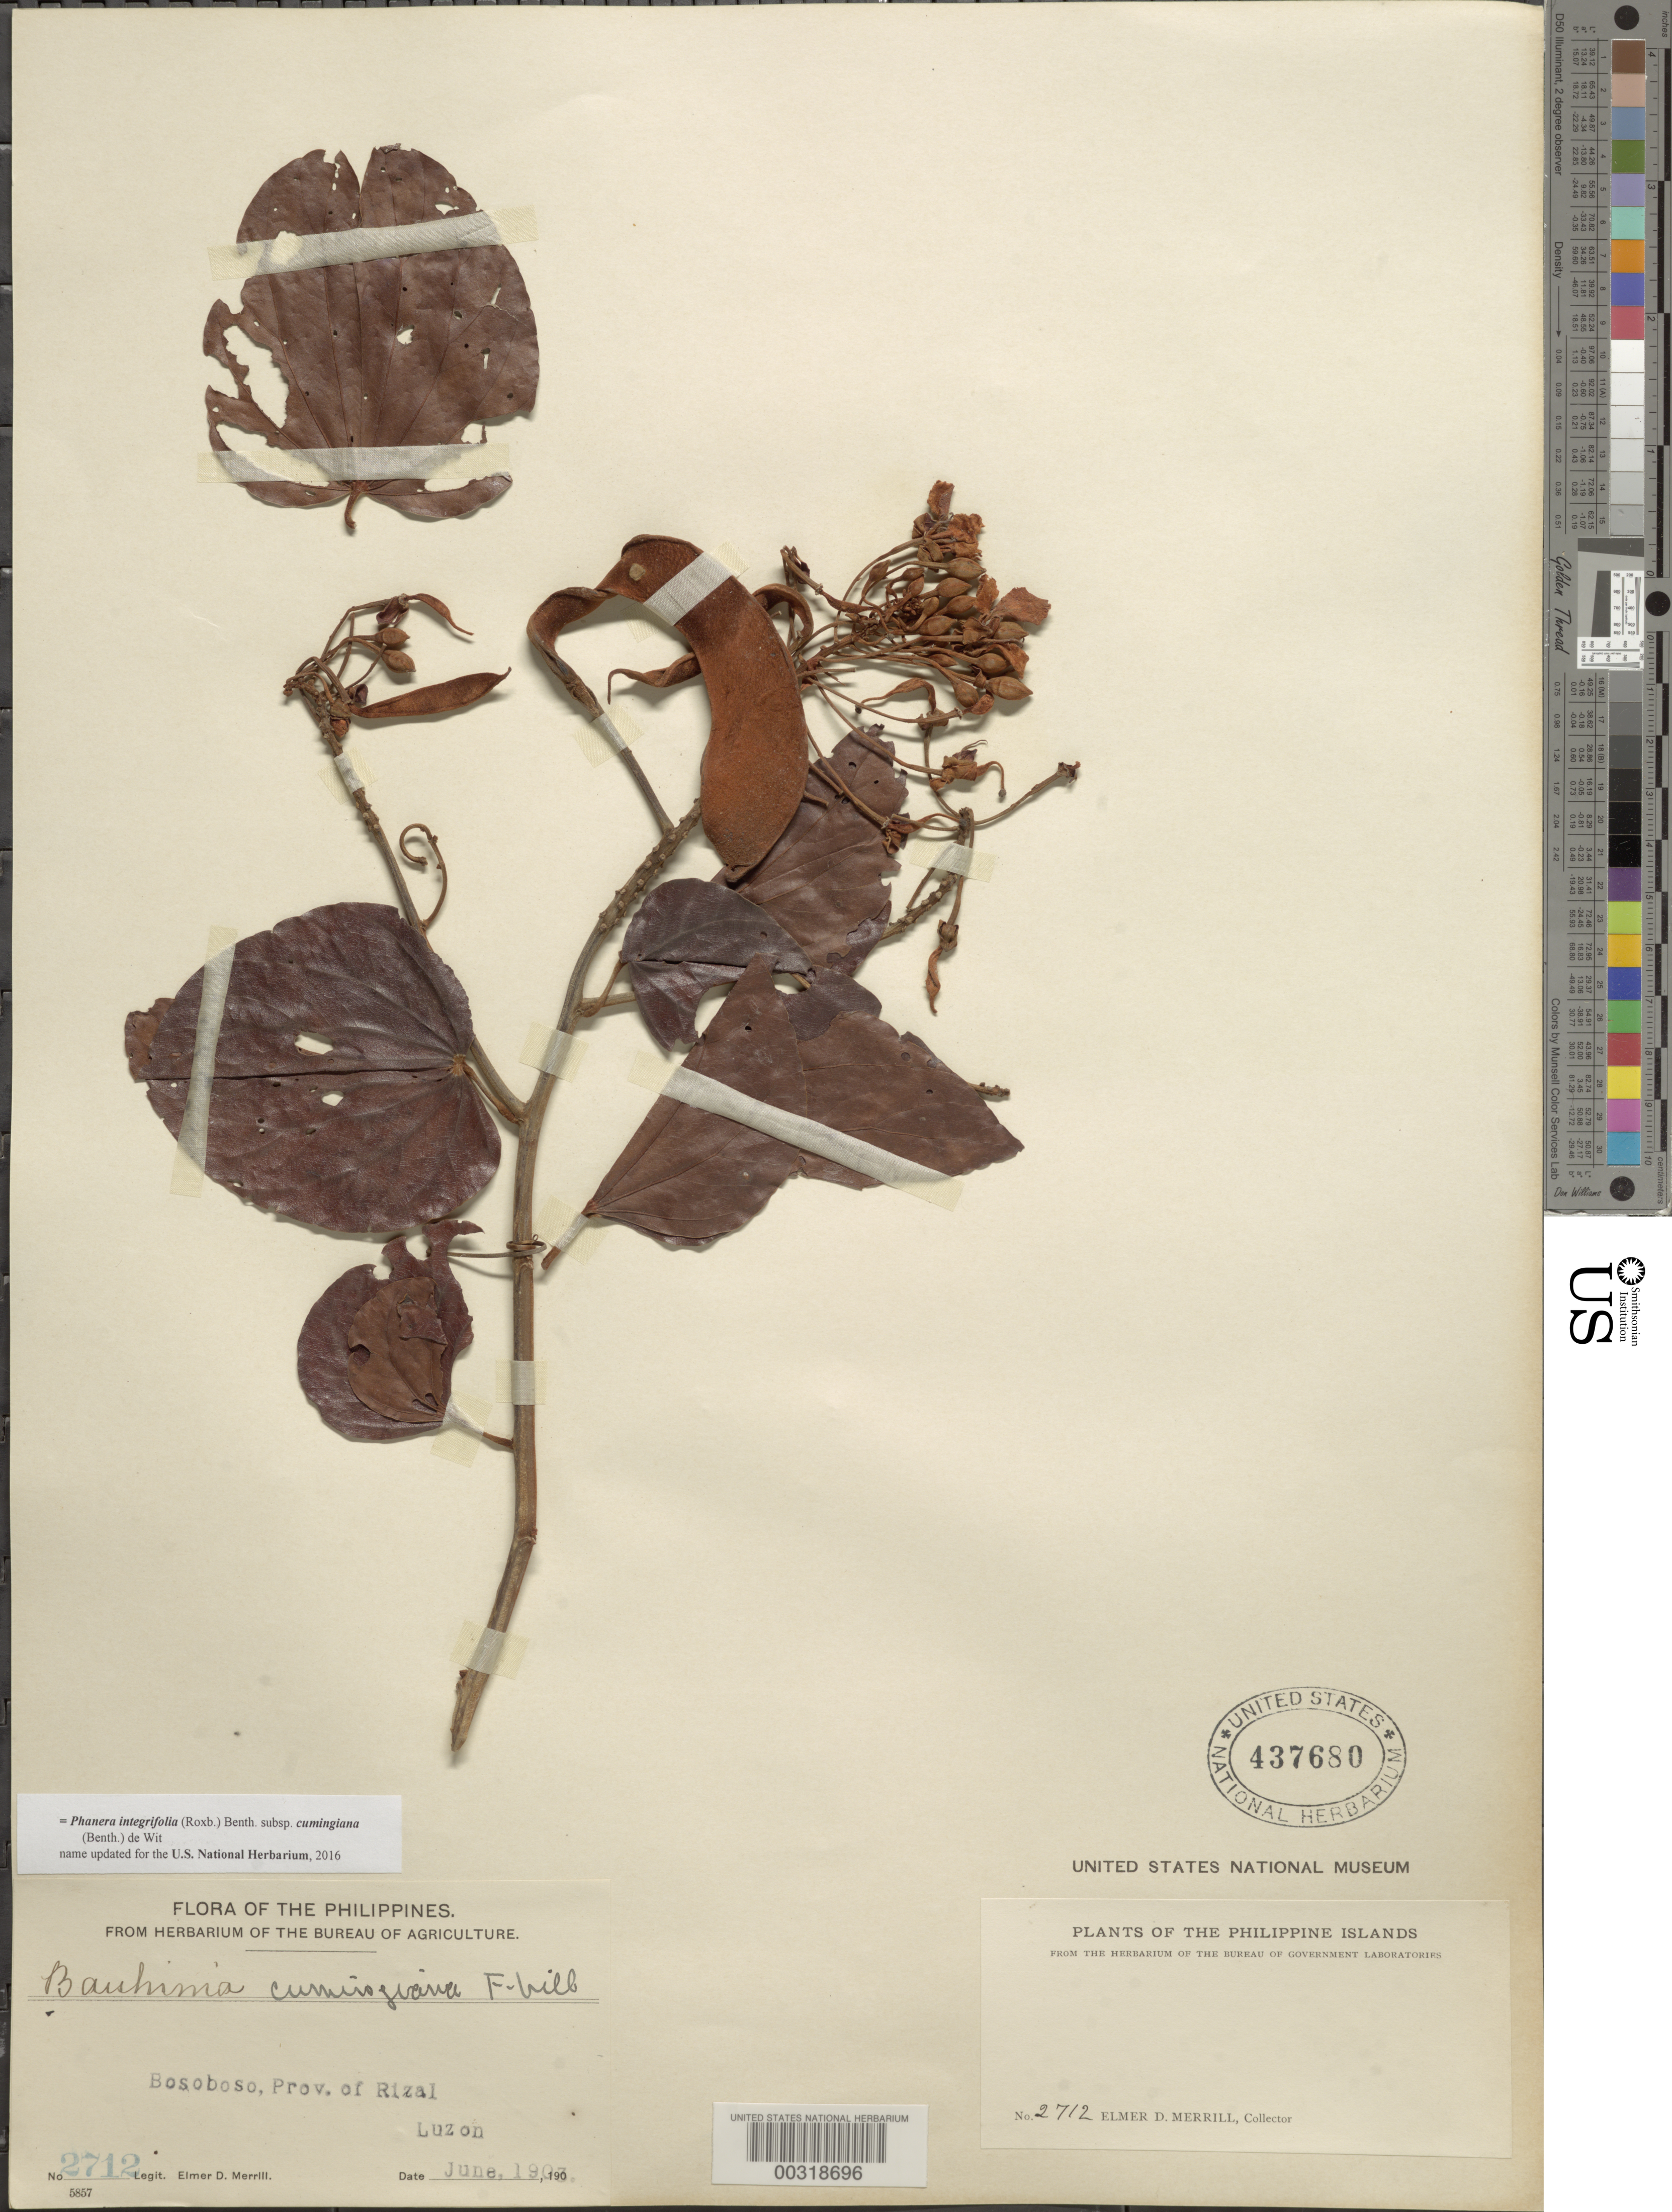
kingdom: Plantae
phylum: Tracheophyta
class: Magnoliopsida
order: Fabales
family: Fabaceae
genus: Phanera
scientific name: Phanera integrifolia subsp. cumingiana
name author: (Benth.) de Wit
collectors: E. D. Merrill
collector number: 2712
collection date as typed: Jun 1903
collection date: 1903-06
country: Philippines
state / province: Calabarzon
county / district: Rizal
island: Luzon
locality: Bosoboso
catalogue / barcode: US 437680